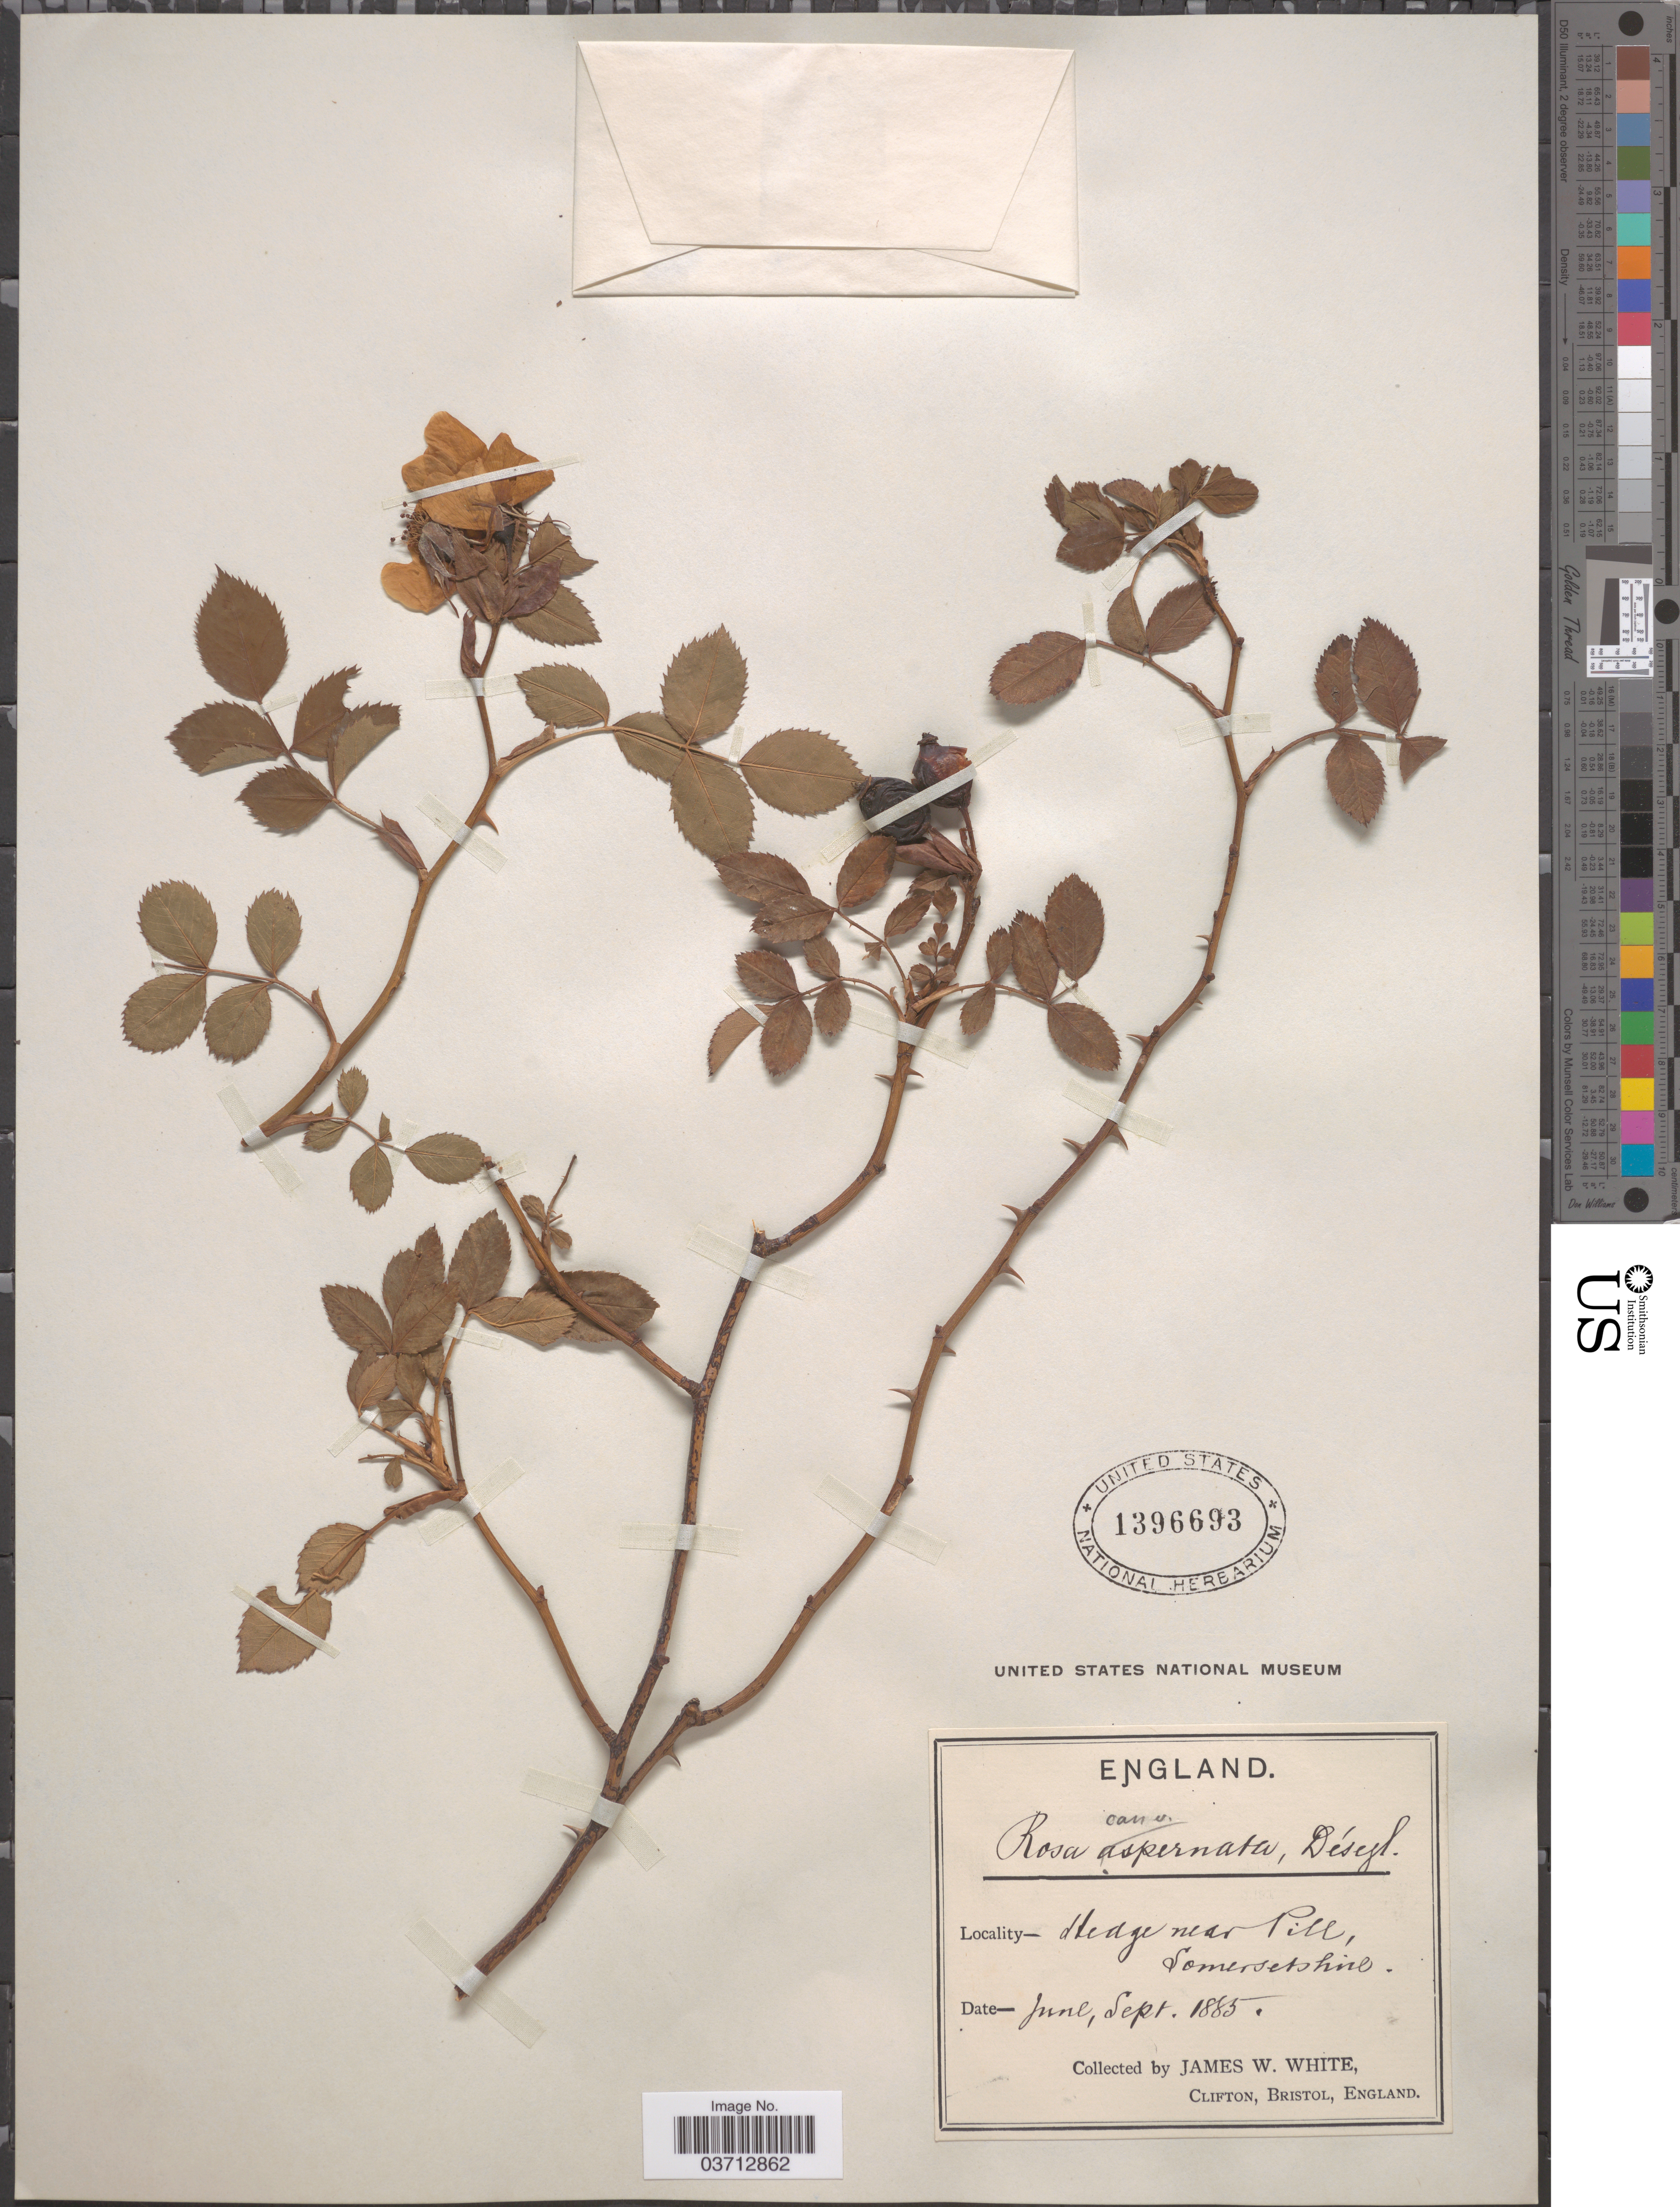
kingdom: Plantae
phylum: Tracheophyta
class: Magnoliopsida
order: Rosales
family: Rosaceae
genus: Rosa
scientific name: Rosa aspernata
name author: Déségl.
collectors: J. W. White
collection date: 1885-06/1885-09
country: United Kingdom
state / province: England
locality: Hedge near Pill, Somersetshire.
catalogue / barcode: US 1396693